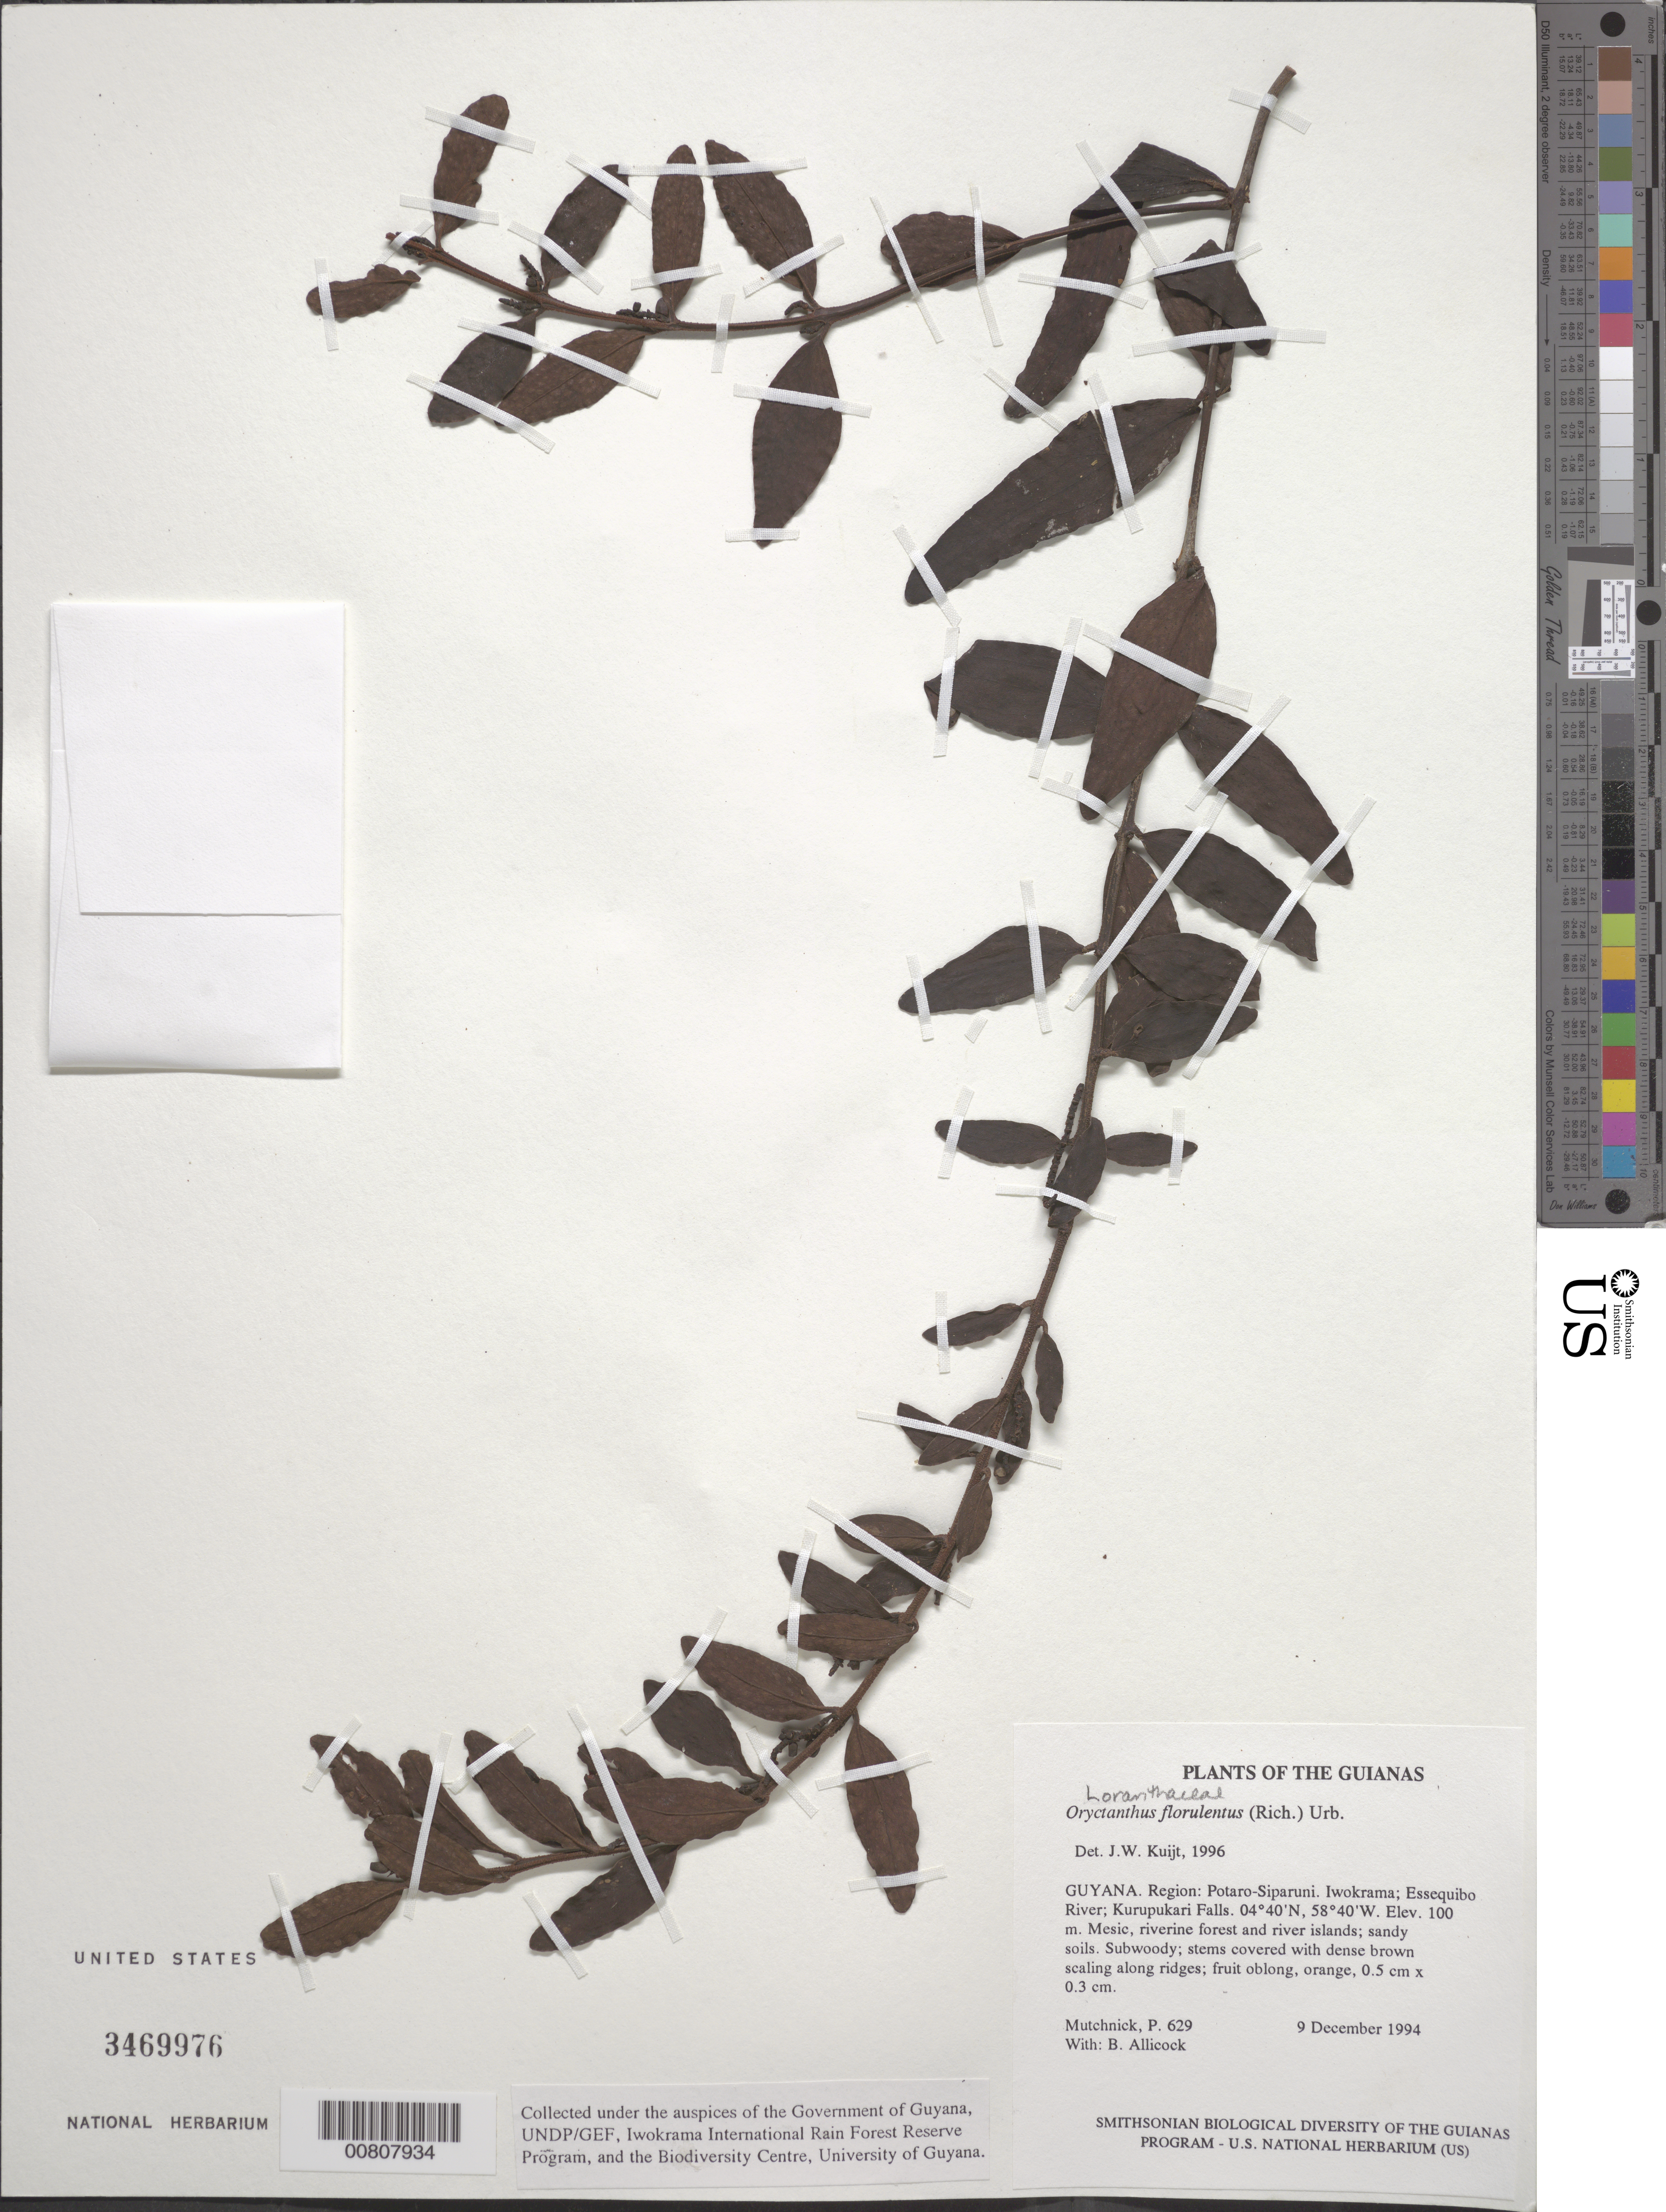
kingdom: Plantae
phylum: Tracheophyta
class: Magnoliopsida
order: Santalales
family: Loranthaceae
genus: Oryctanthus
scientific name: Oryctanthus florulentus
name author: (Rich.) Tiegh.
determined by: Kuijt, Job, (CANADA)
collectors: P. Mutchnick & B. Allicock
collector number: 629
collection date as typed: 9 December 1994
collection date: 1994-12-09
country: Guyana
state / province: Potaro-Siparuni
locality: Iwokrama; Essequibo River; Kurupukari Falls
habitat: Mesic, riverine forest and river islands; sandy soils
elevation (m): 100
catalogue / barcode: US 3469976